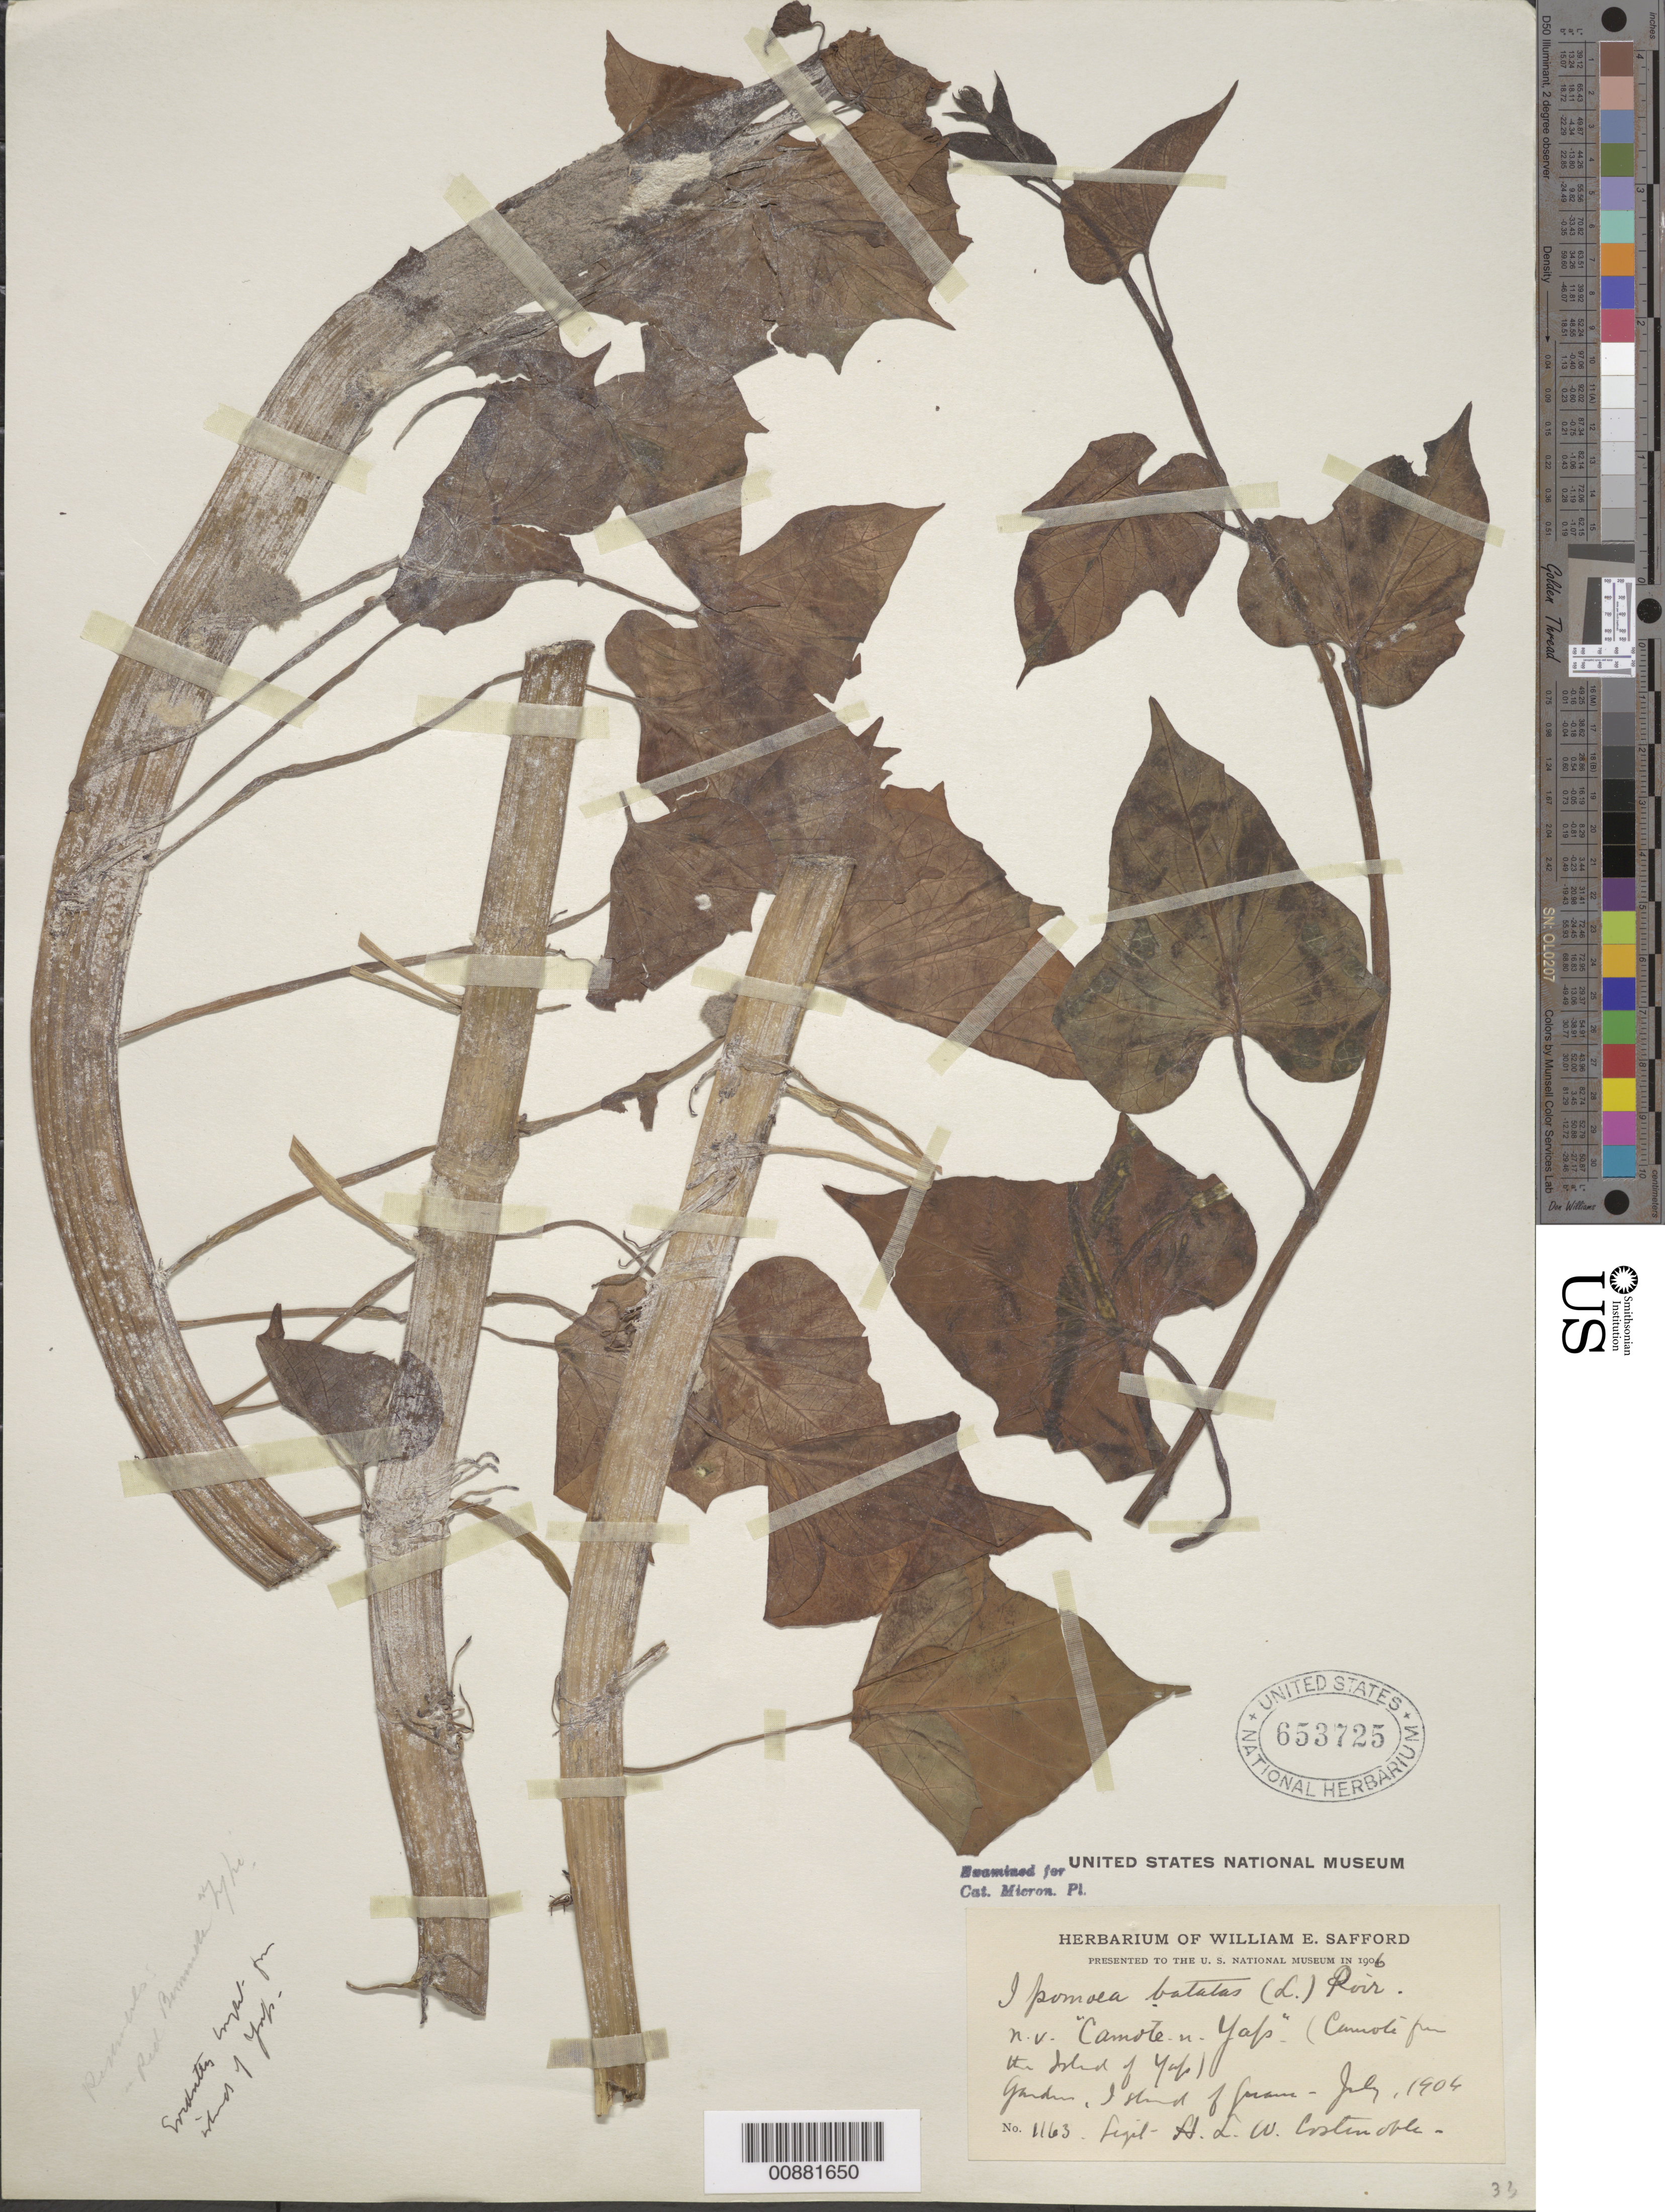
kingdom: Plantae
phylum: Tracheophyta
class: Magnoliopsida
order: Solanales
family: Convolvulaceae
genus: Ipomoea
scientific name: Ipomoea batatas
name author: (L.) Lam.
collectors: H. Costenoble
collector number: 1163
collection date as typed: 01 Jul 1906 to 31 Jul 1906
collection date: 1906-07-01/1906-07-31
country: Guam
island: Guam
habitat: In gardens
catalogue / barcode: US 653725